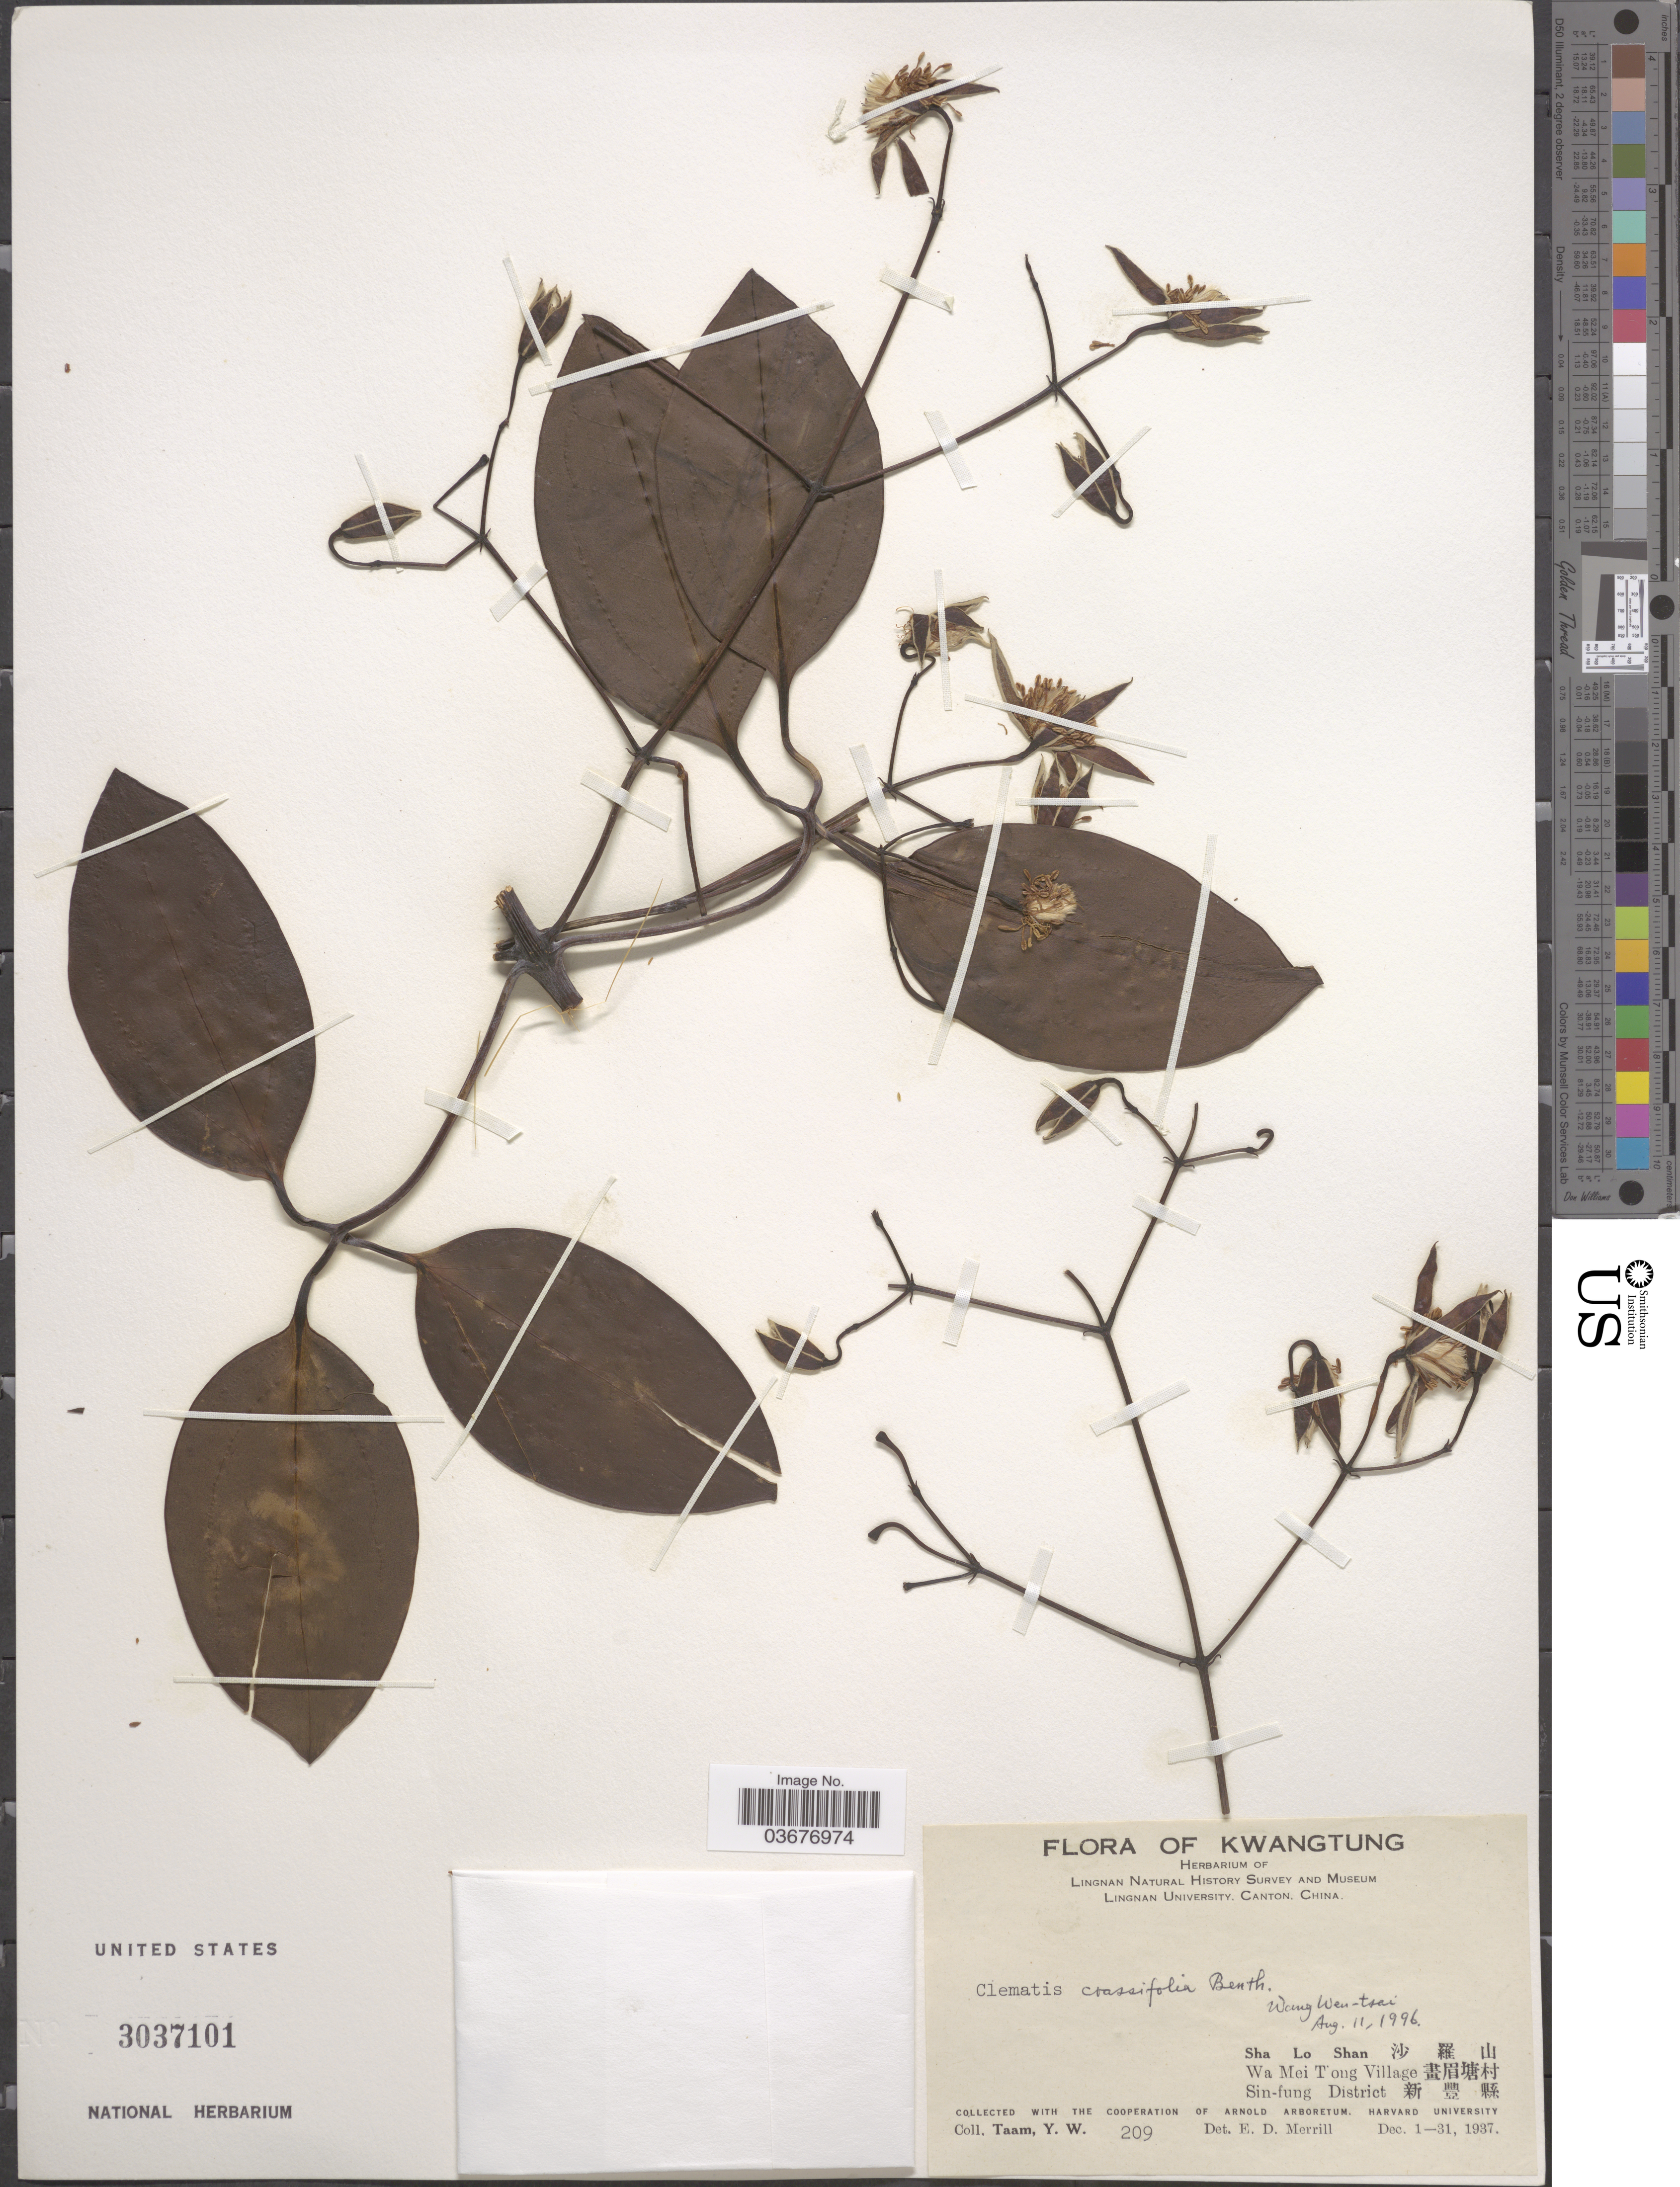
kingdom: Plantae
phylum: Tracheophyta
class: Magnoliopsida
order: Ranunculales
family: Ranunculaceae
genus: Clematis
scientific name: Clematis crassifolia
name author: Benth.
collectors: Y. W. Taam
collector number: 209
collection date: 1937-12-01/1937-12-31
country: China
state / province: Guangdong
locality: Kwangtung. Sha Lo Shan X. Wa Mei T'ong Village X. Sin-fung District X.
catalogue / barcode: US 3037101